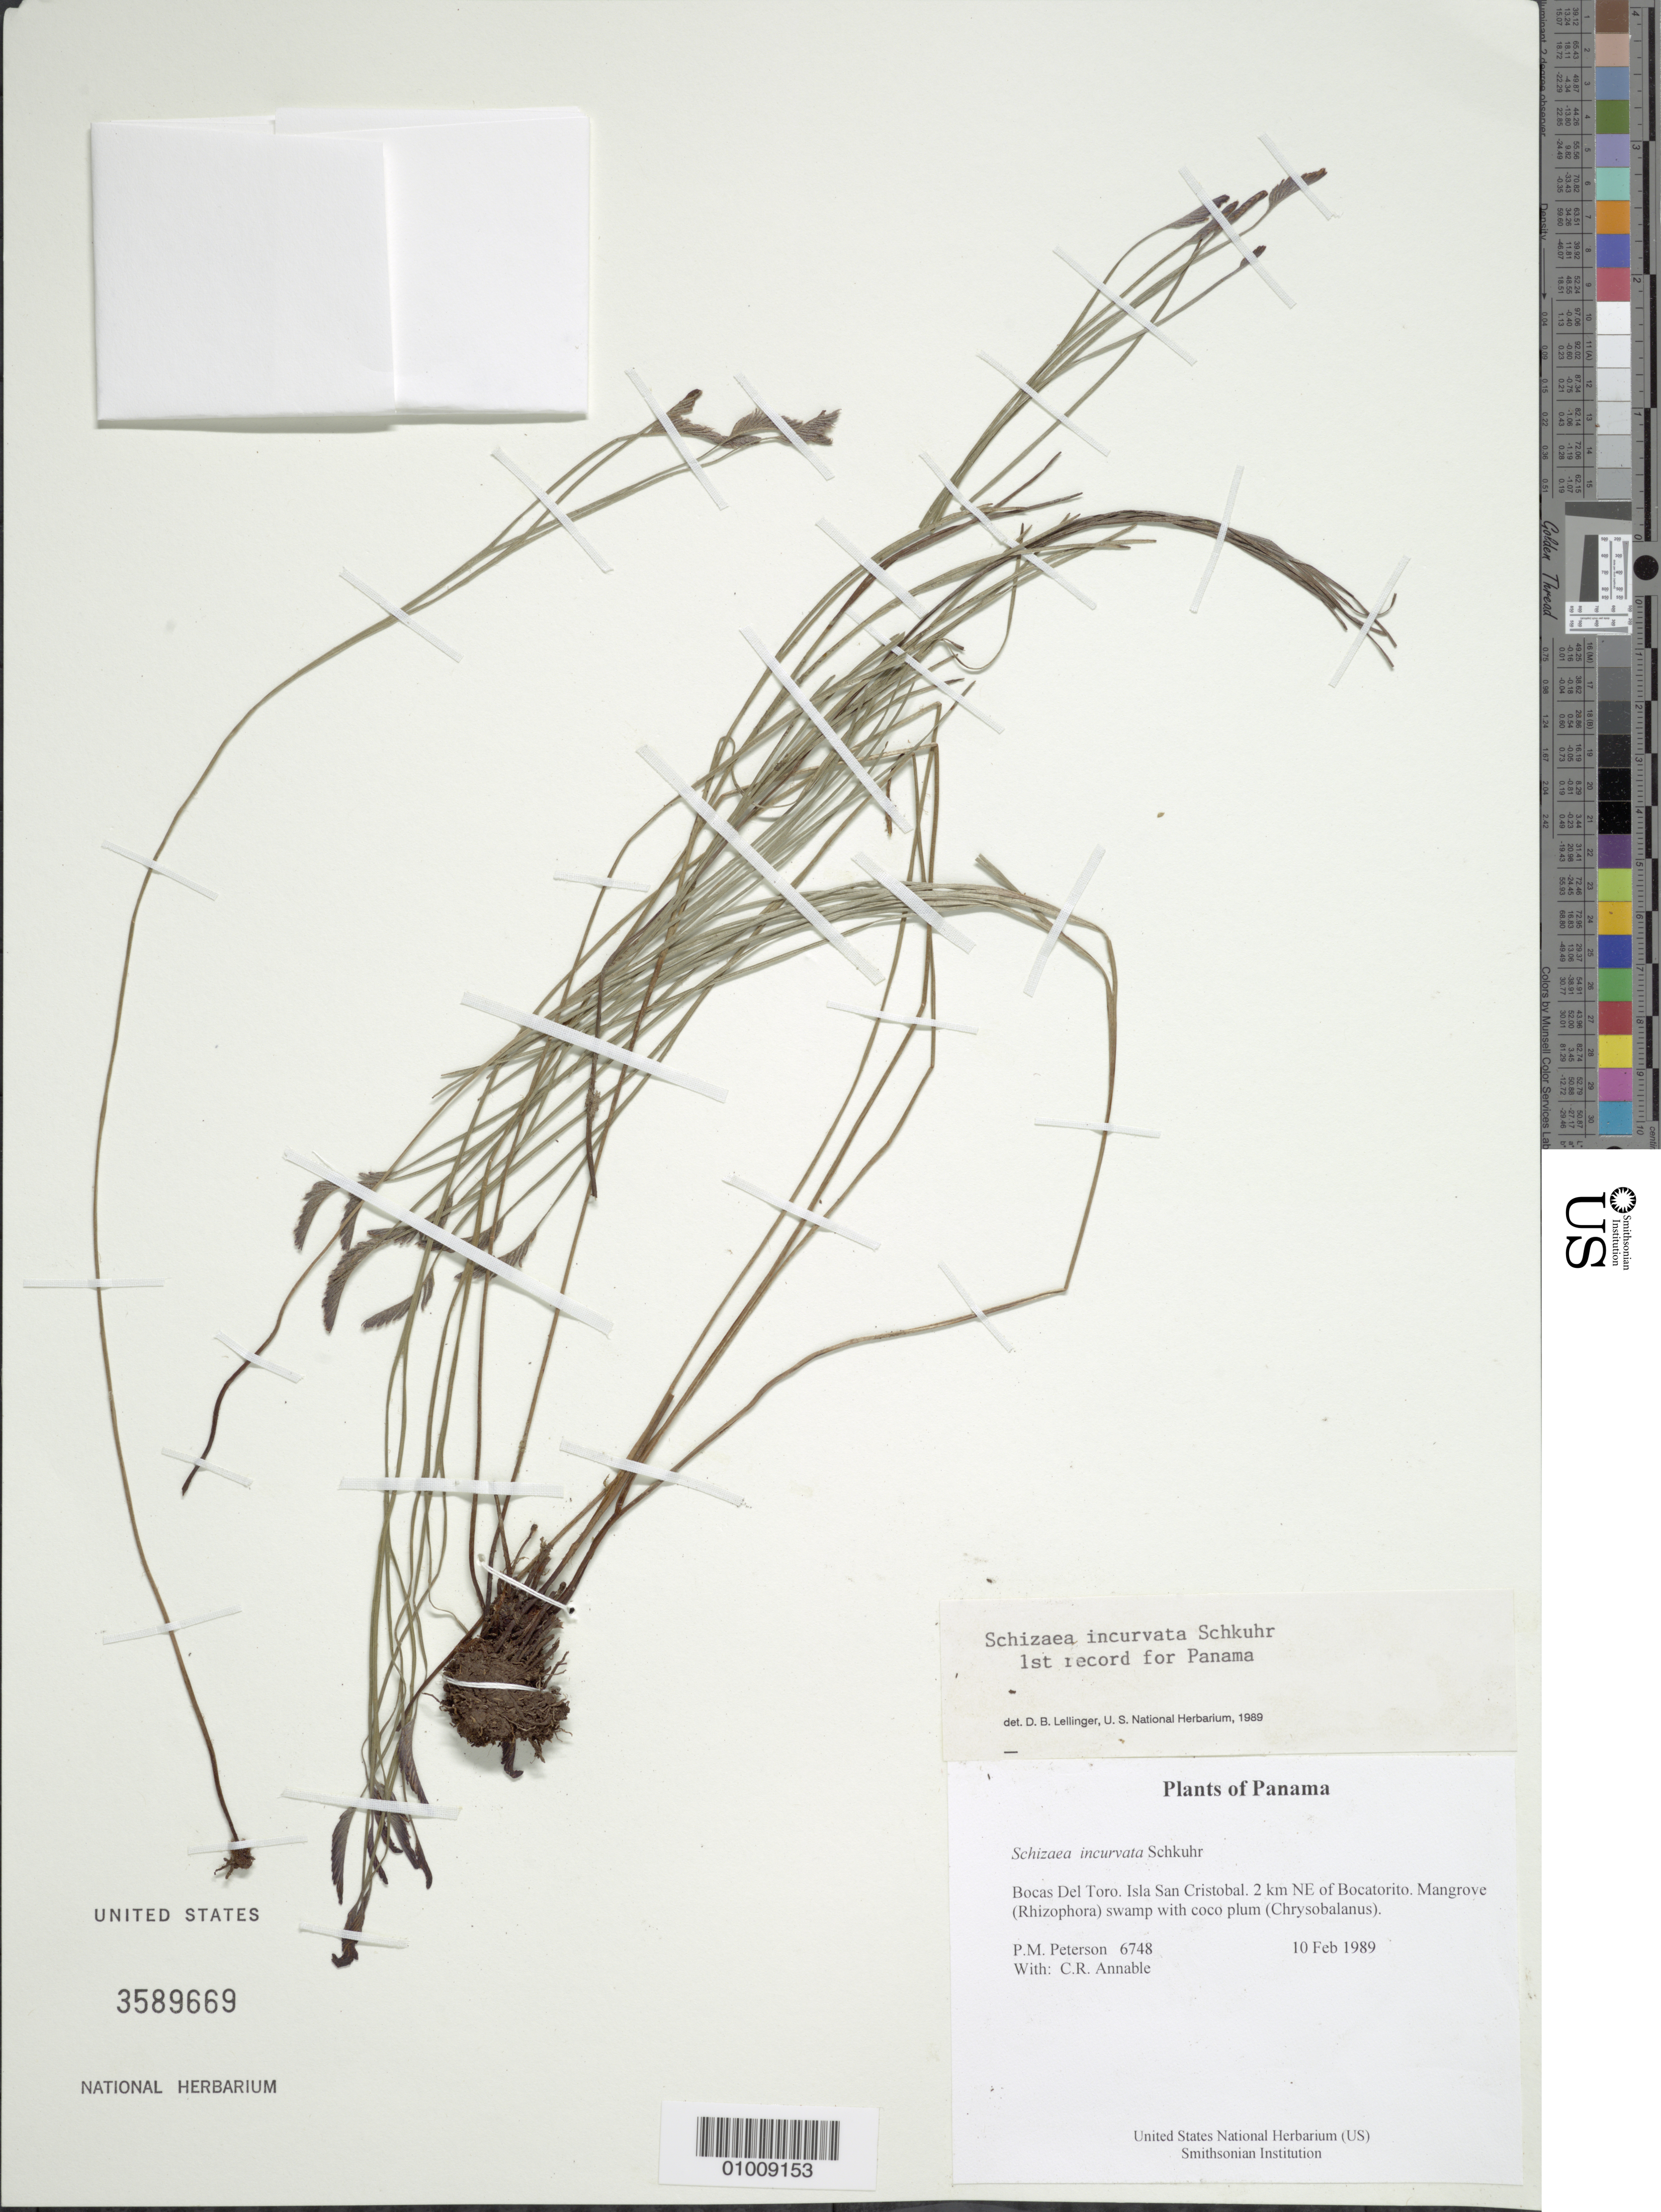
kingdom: Plantae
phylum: Tracheophyta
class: Polypodiopsida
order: Schizaeales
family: Schizaeaceae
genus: Schizaea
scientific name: Schizaea incurvata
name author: Schkuhr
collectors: P. M. Peterson & C. R. Annable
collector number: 06748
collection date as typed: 10 Feb 1989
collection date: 1989-02-10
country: Panama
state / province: Bocas del Toro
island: San Cristobal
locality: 2 km NE of Bocatorito.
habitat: Mangrove (Rhizophora) swamp with coco plum (Chrysobalanus).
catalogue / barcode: US 3589669